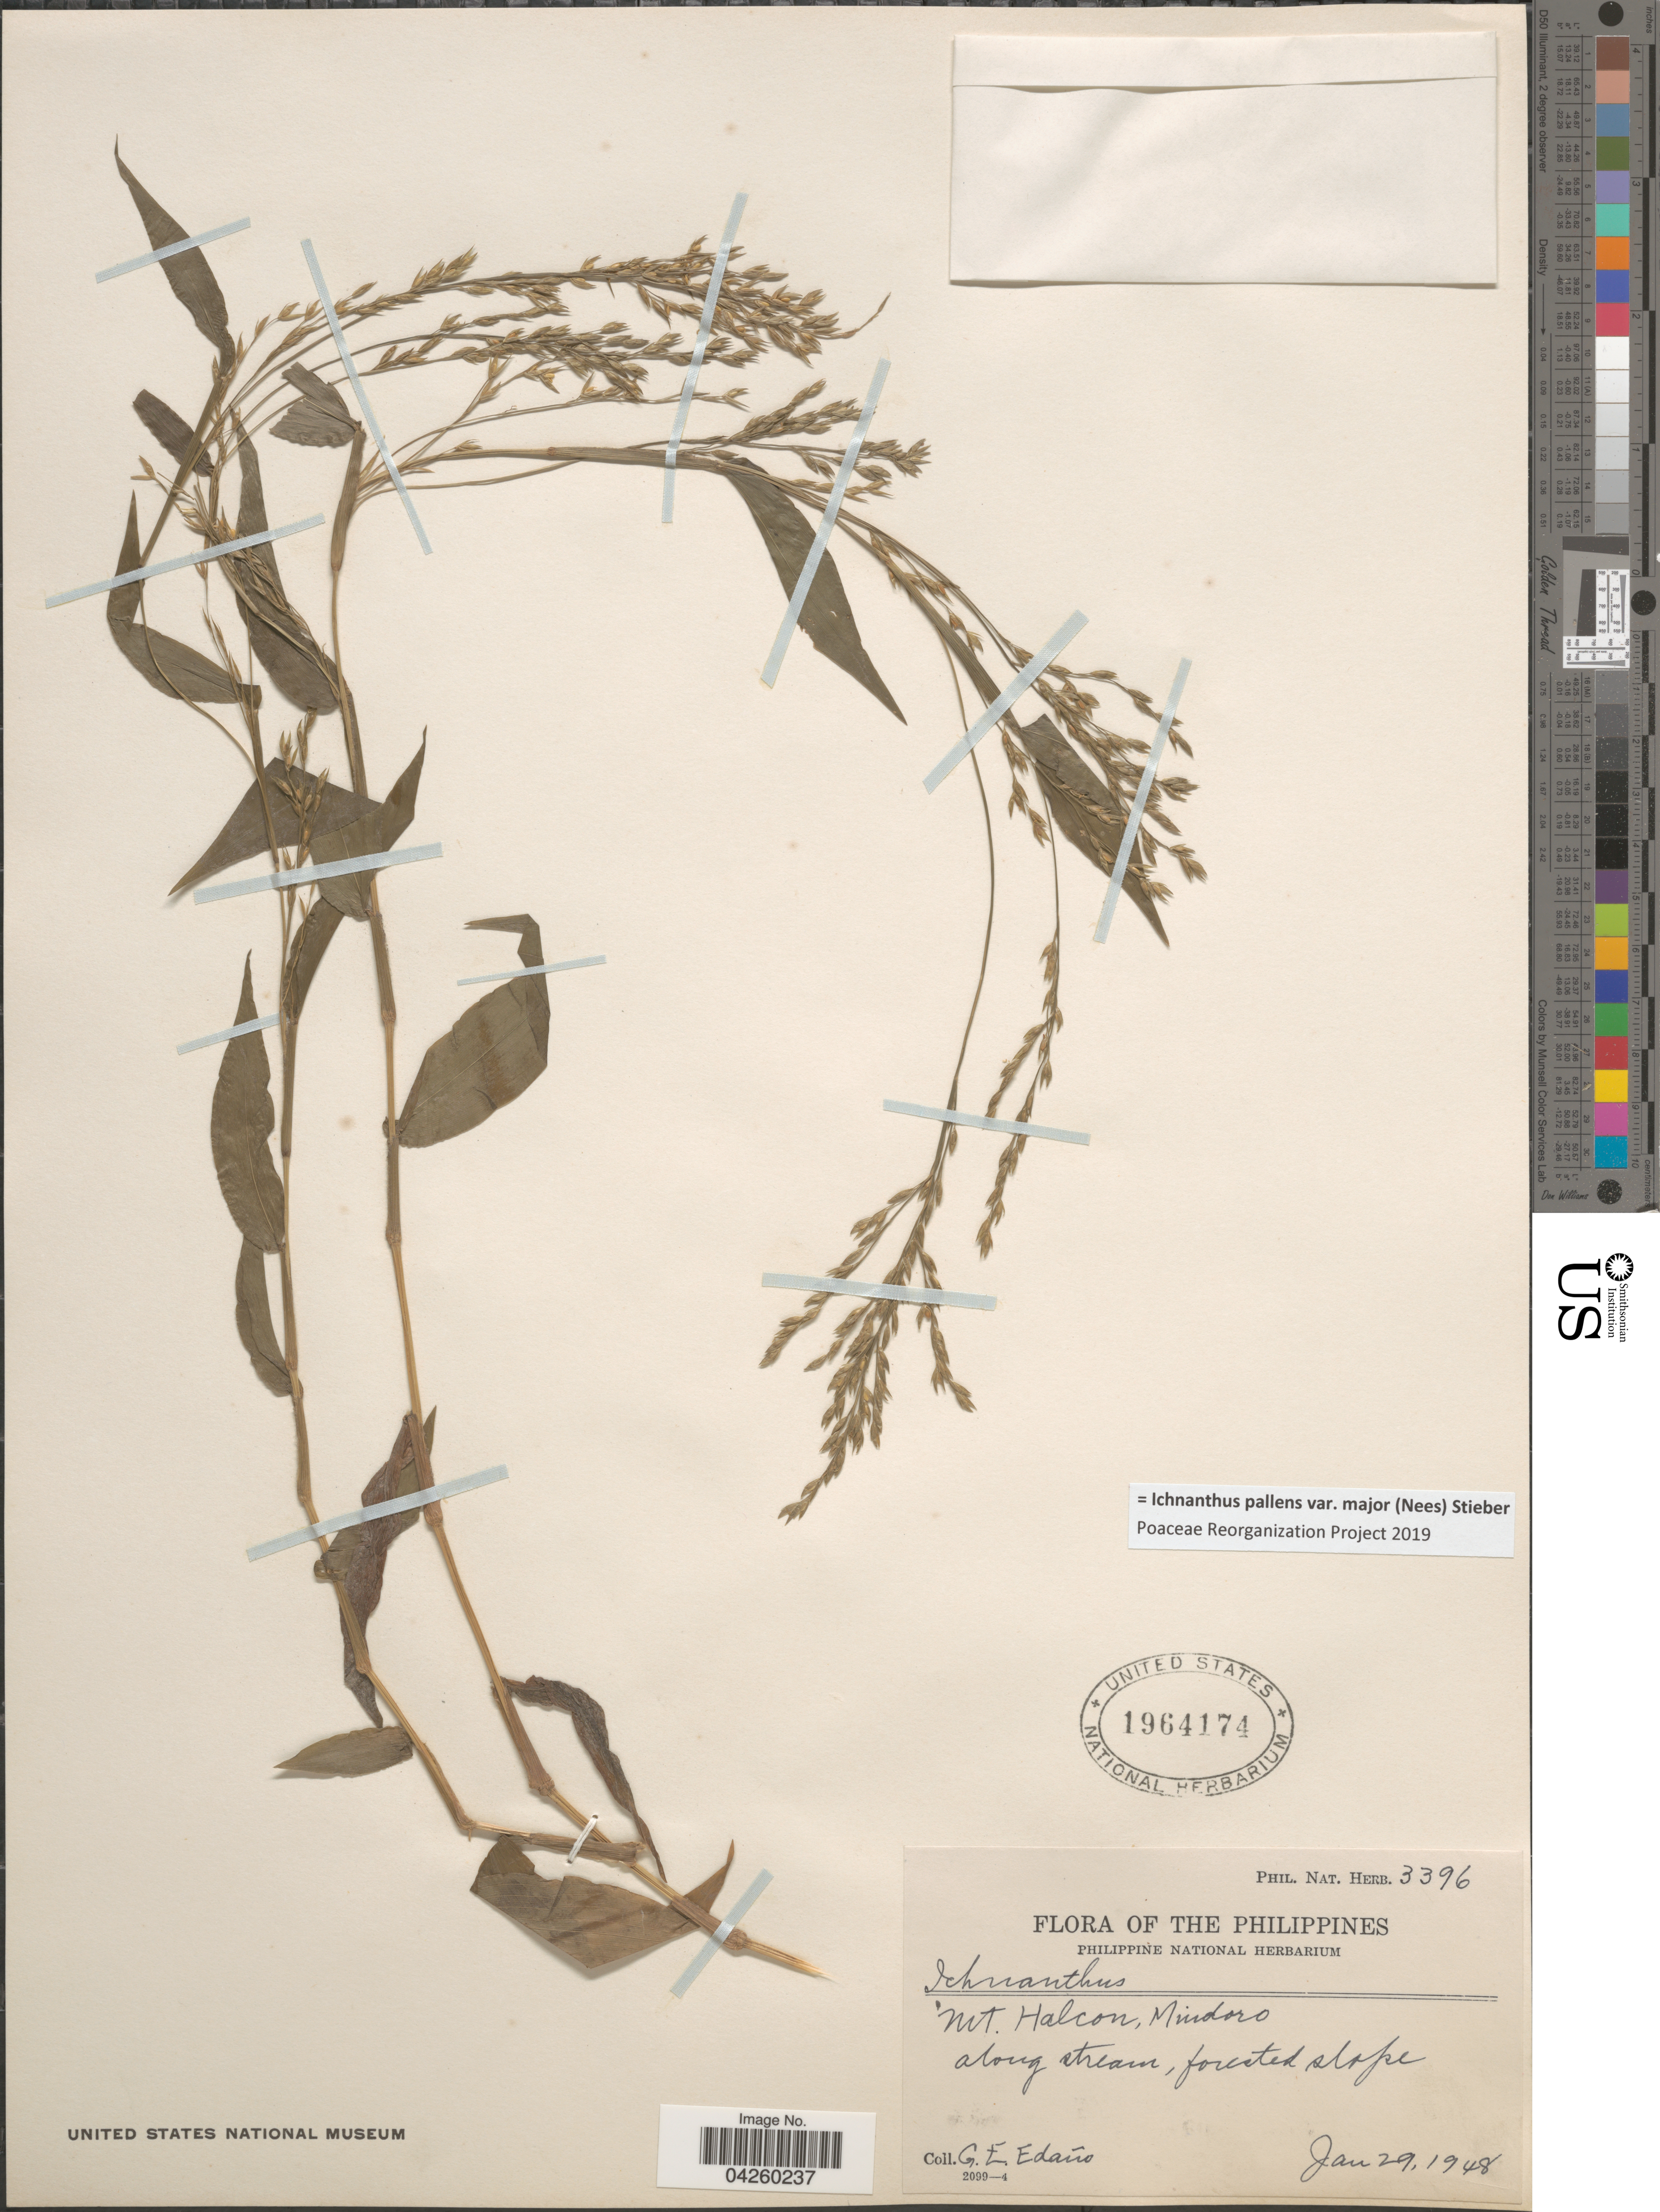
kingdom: Plantae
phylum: Tracheophyta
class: Liliopsida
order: Poales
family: Poaceae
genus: Ichnanthus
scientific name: Ichnanthus pallens var. major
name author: (Nees) Stieber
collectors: G. E. Edaño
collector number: Phil. Nat. Herb. 3396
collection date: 1948-01-29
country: Philippines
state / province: Mimaropa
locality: Mt. Halcon, Mindoro.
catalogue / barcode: US 1964174